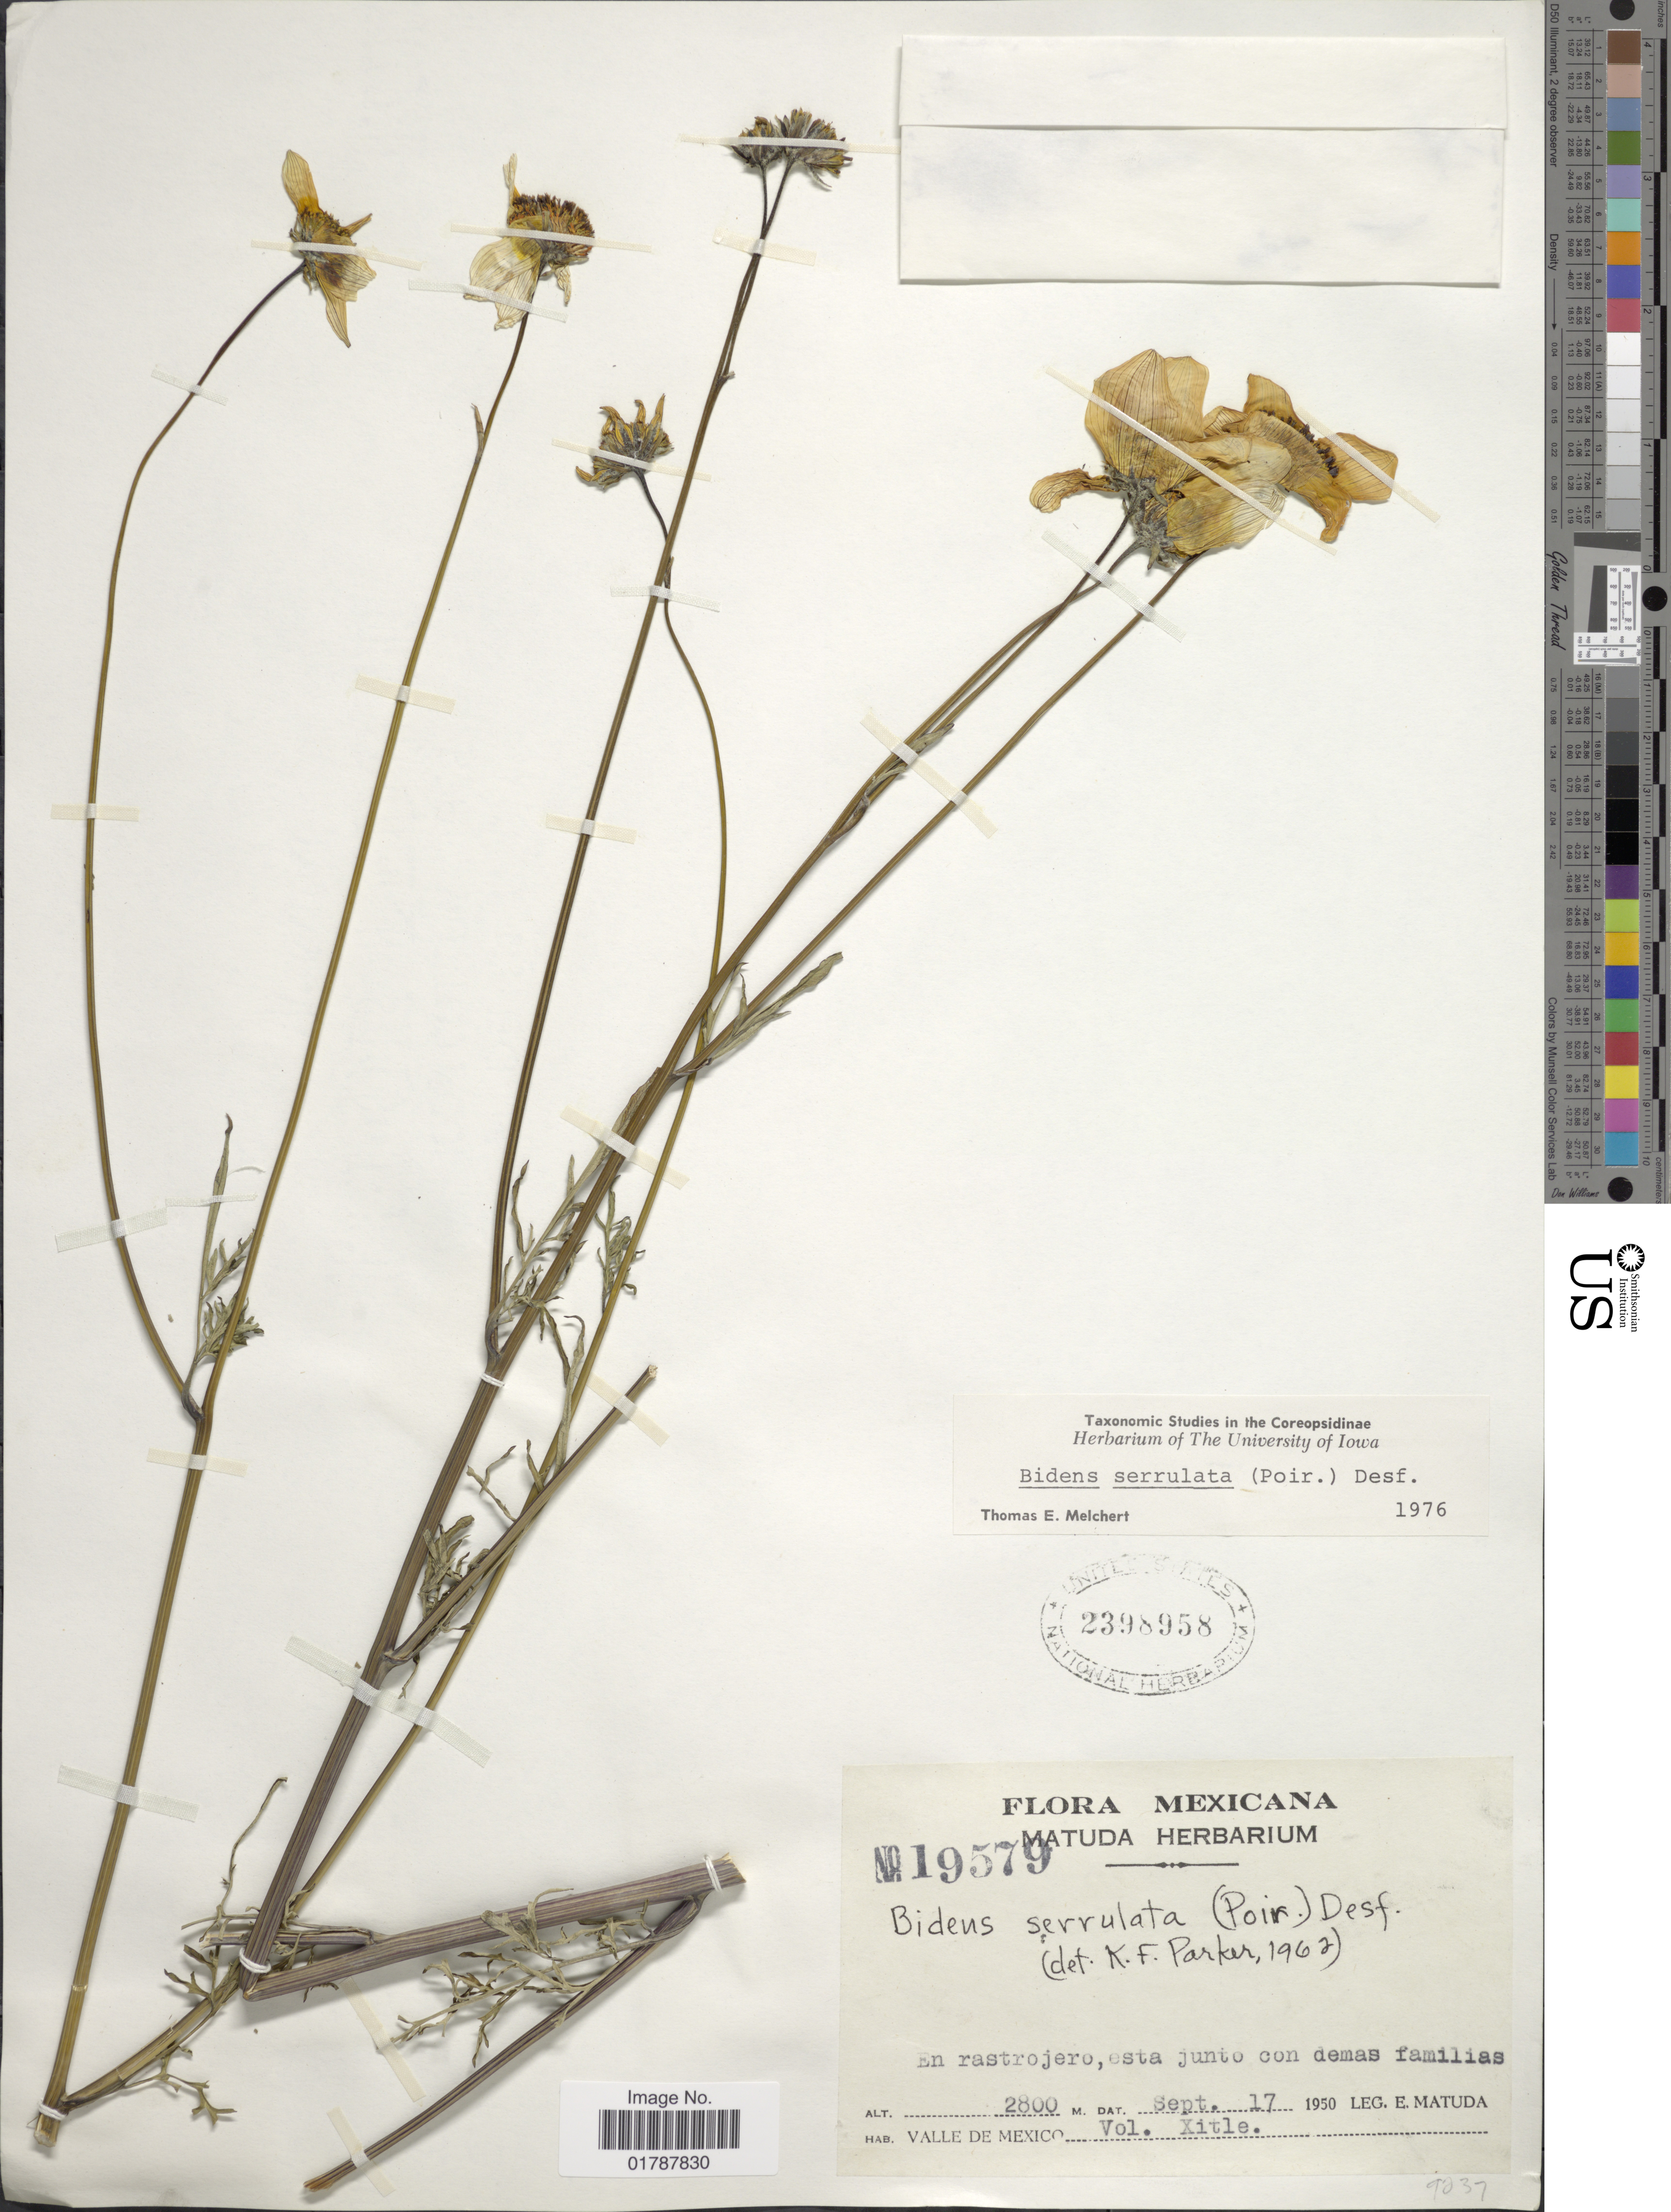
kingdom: Plantae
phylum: Tracheophyta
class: Magnoliopsida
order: Asterales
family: Asteraceae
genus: Bidens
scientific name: Bidens serrulata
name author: (Poir.) Desf.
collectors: E. Matuda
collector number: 19579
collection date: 1950-09-17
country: Mexico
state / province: México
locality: Valle de Mexico, Vol. Xitle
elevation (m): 2800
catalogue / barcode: US 2398958